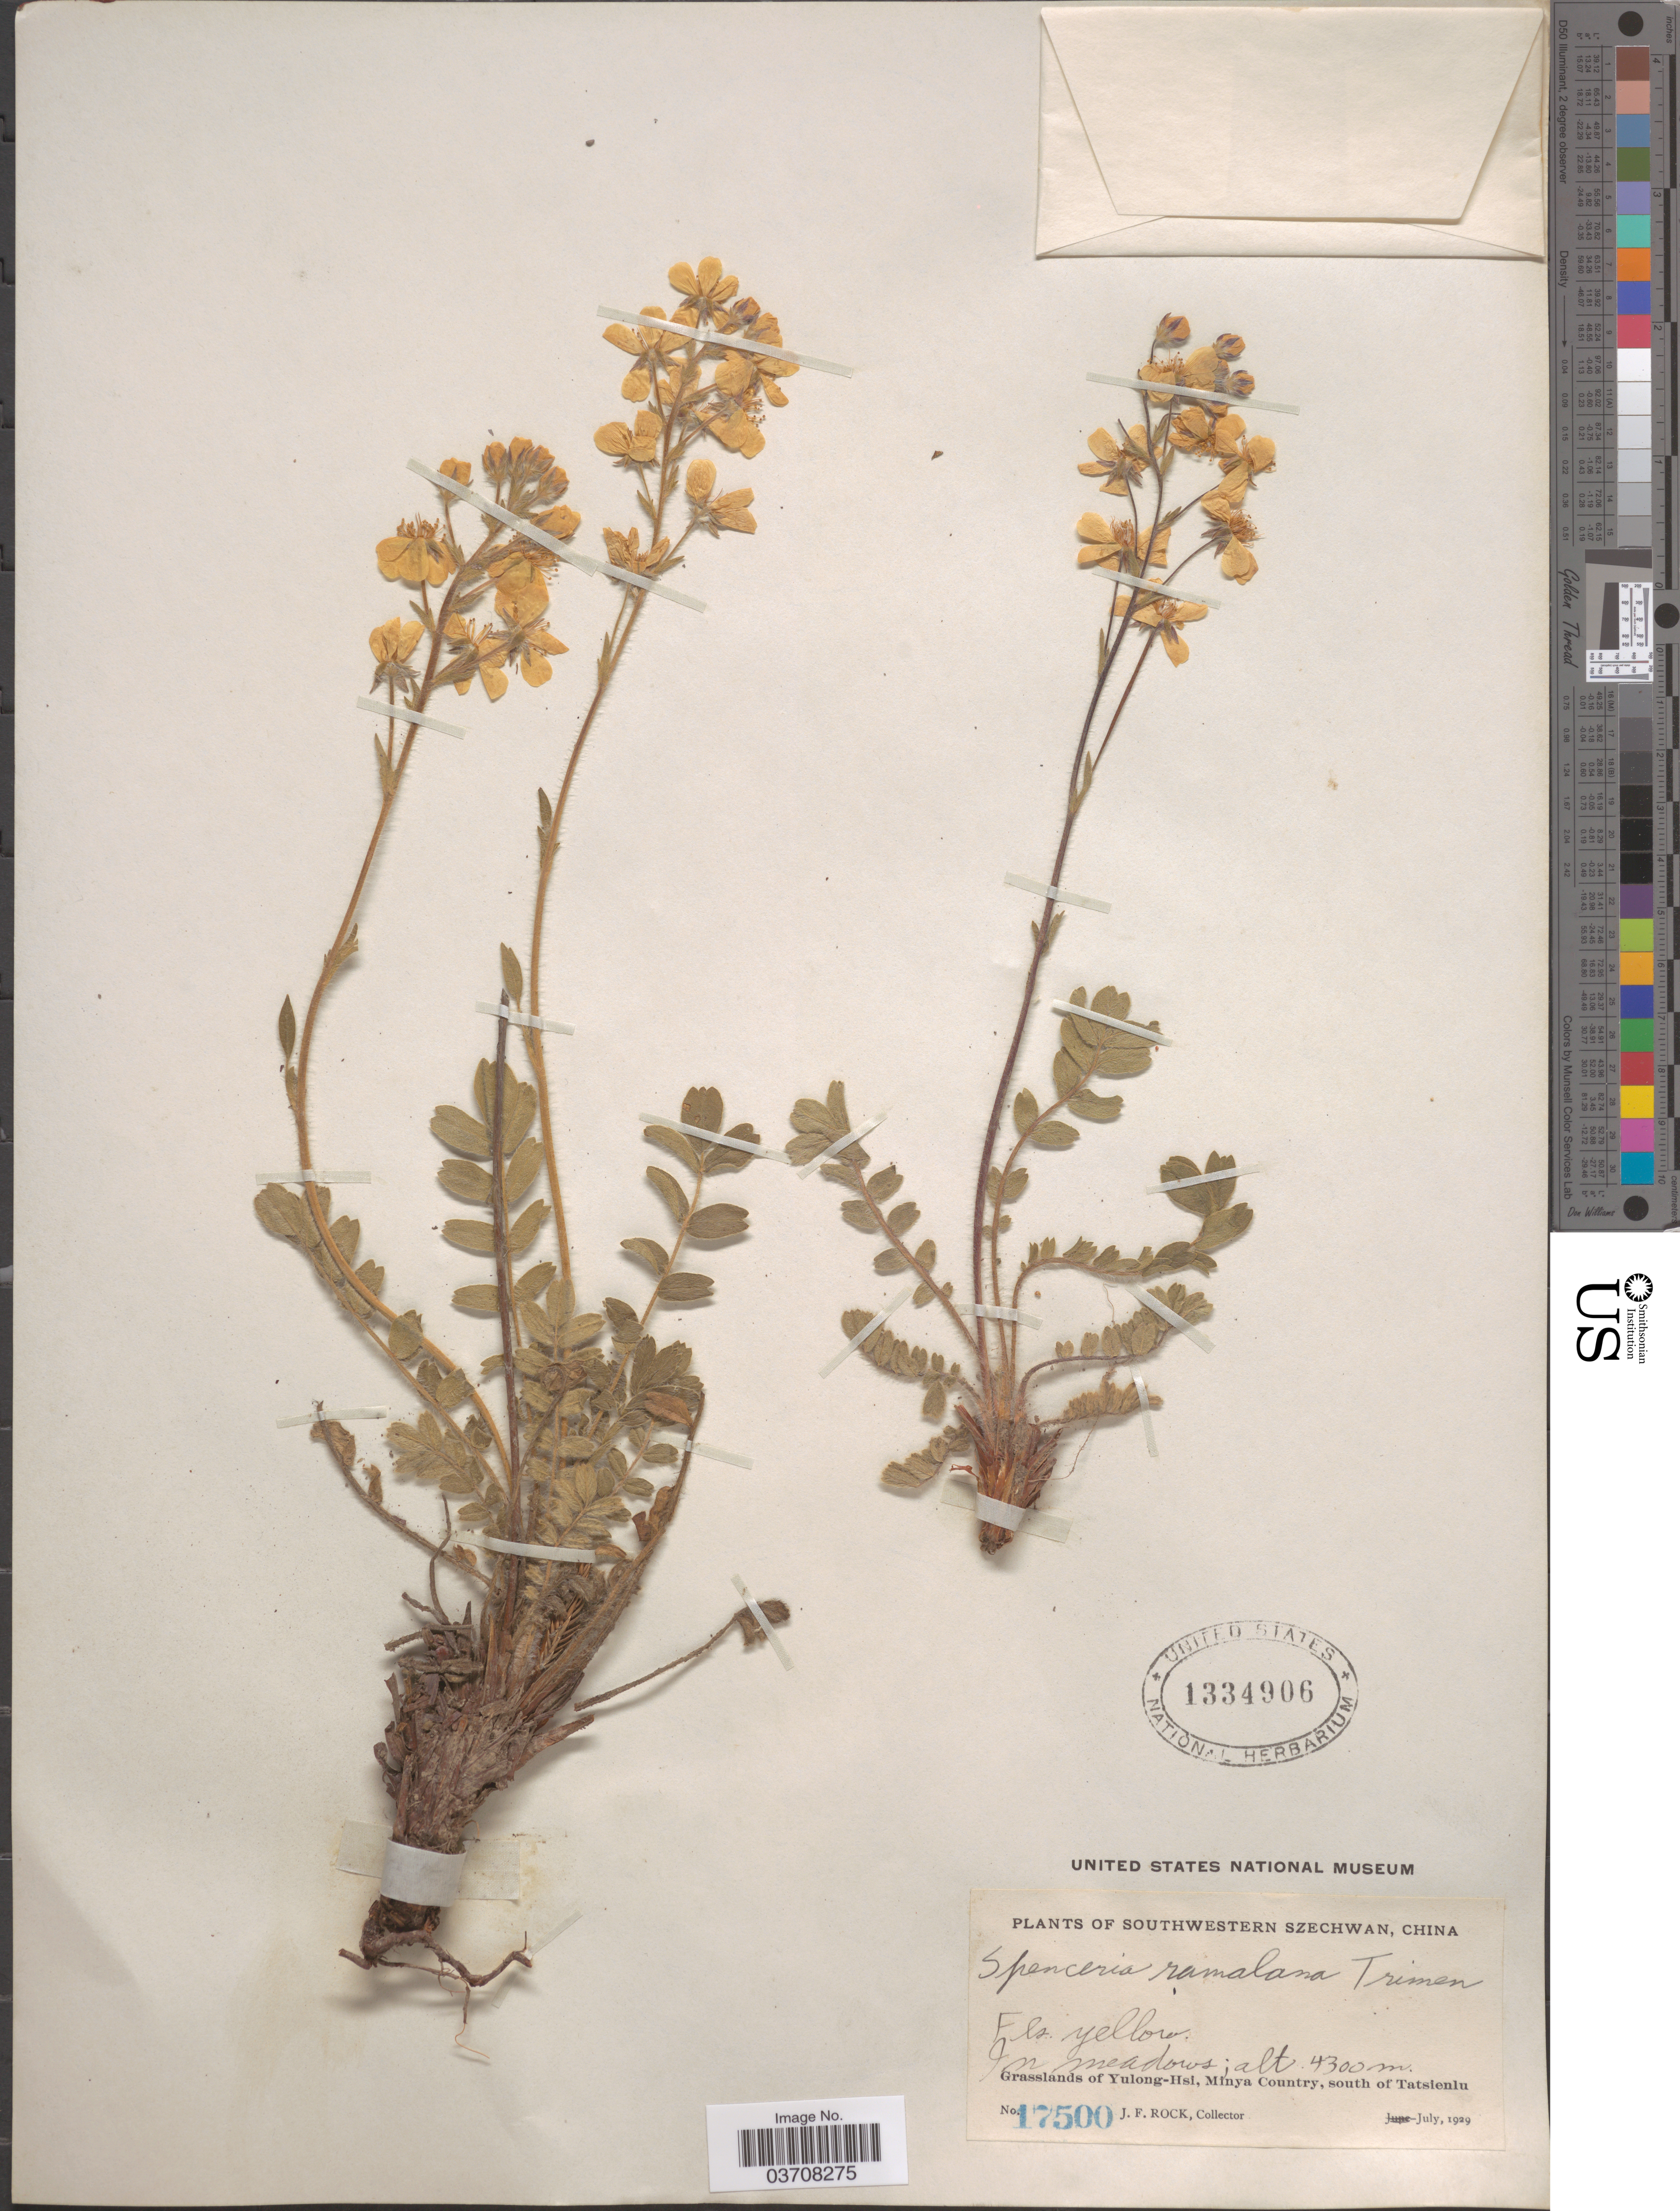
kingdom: Plantae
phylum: Tracheophyta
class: Magnoliopsida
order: Rosales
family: Rosaceae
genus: Spenceria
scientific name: Spenceria ramalana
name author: Trimen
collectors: J. Rock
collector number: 17500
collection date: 1929-07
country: China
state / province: Sichuan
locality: Southwestern Szechwan. Grasslands of Yulong-Hsi, Minya Country, south of Tatsienla.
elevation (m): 4300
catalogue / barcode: US 1334906